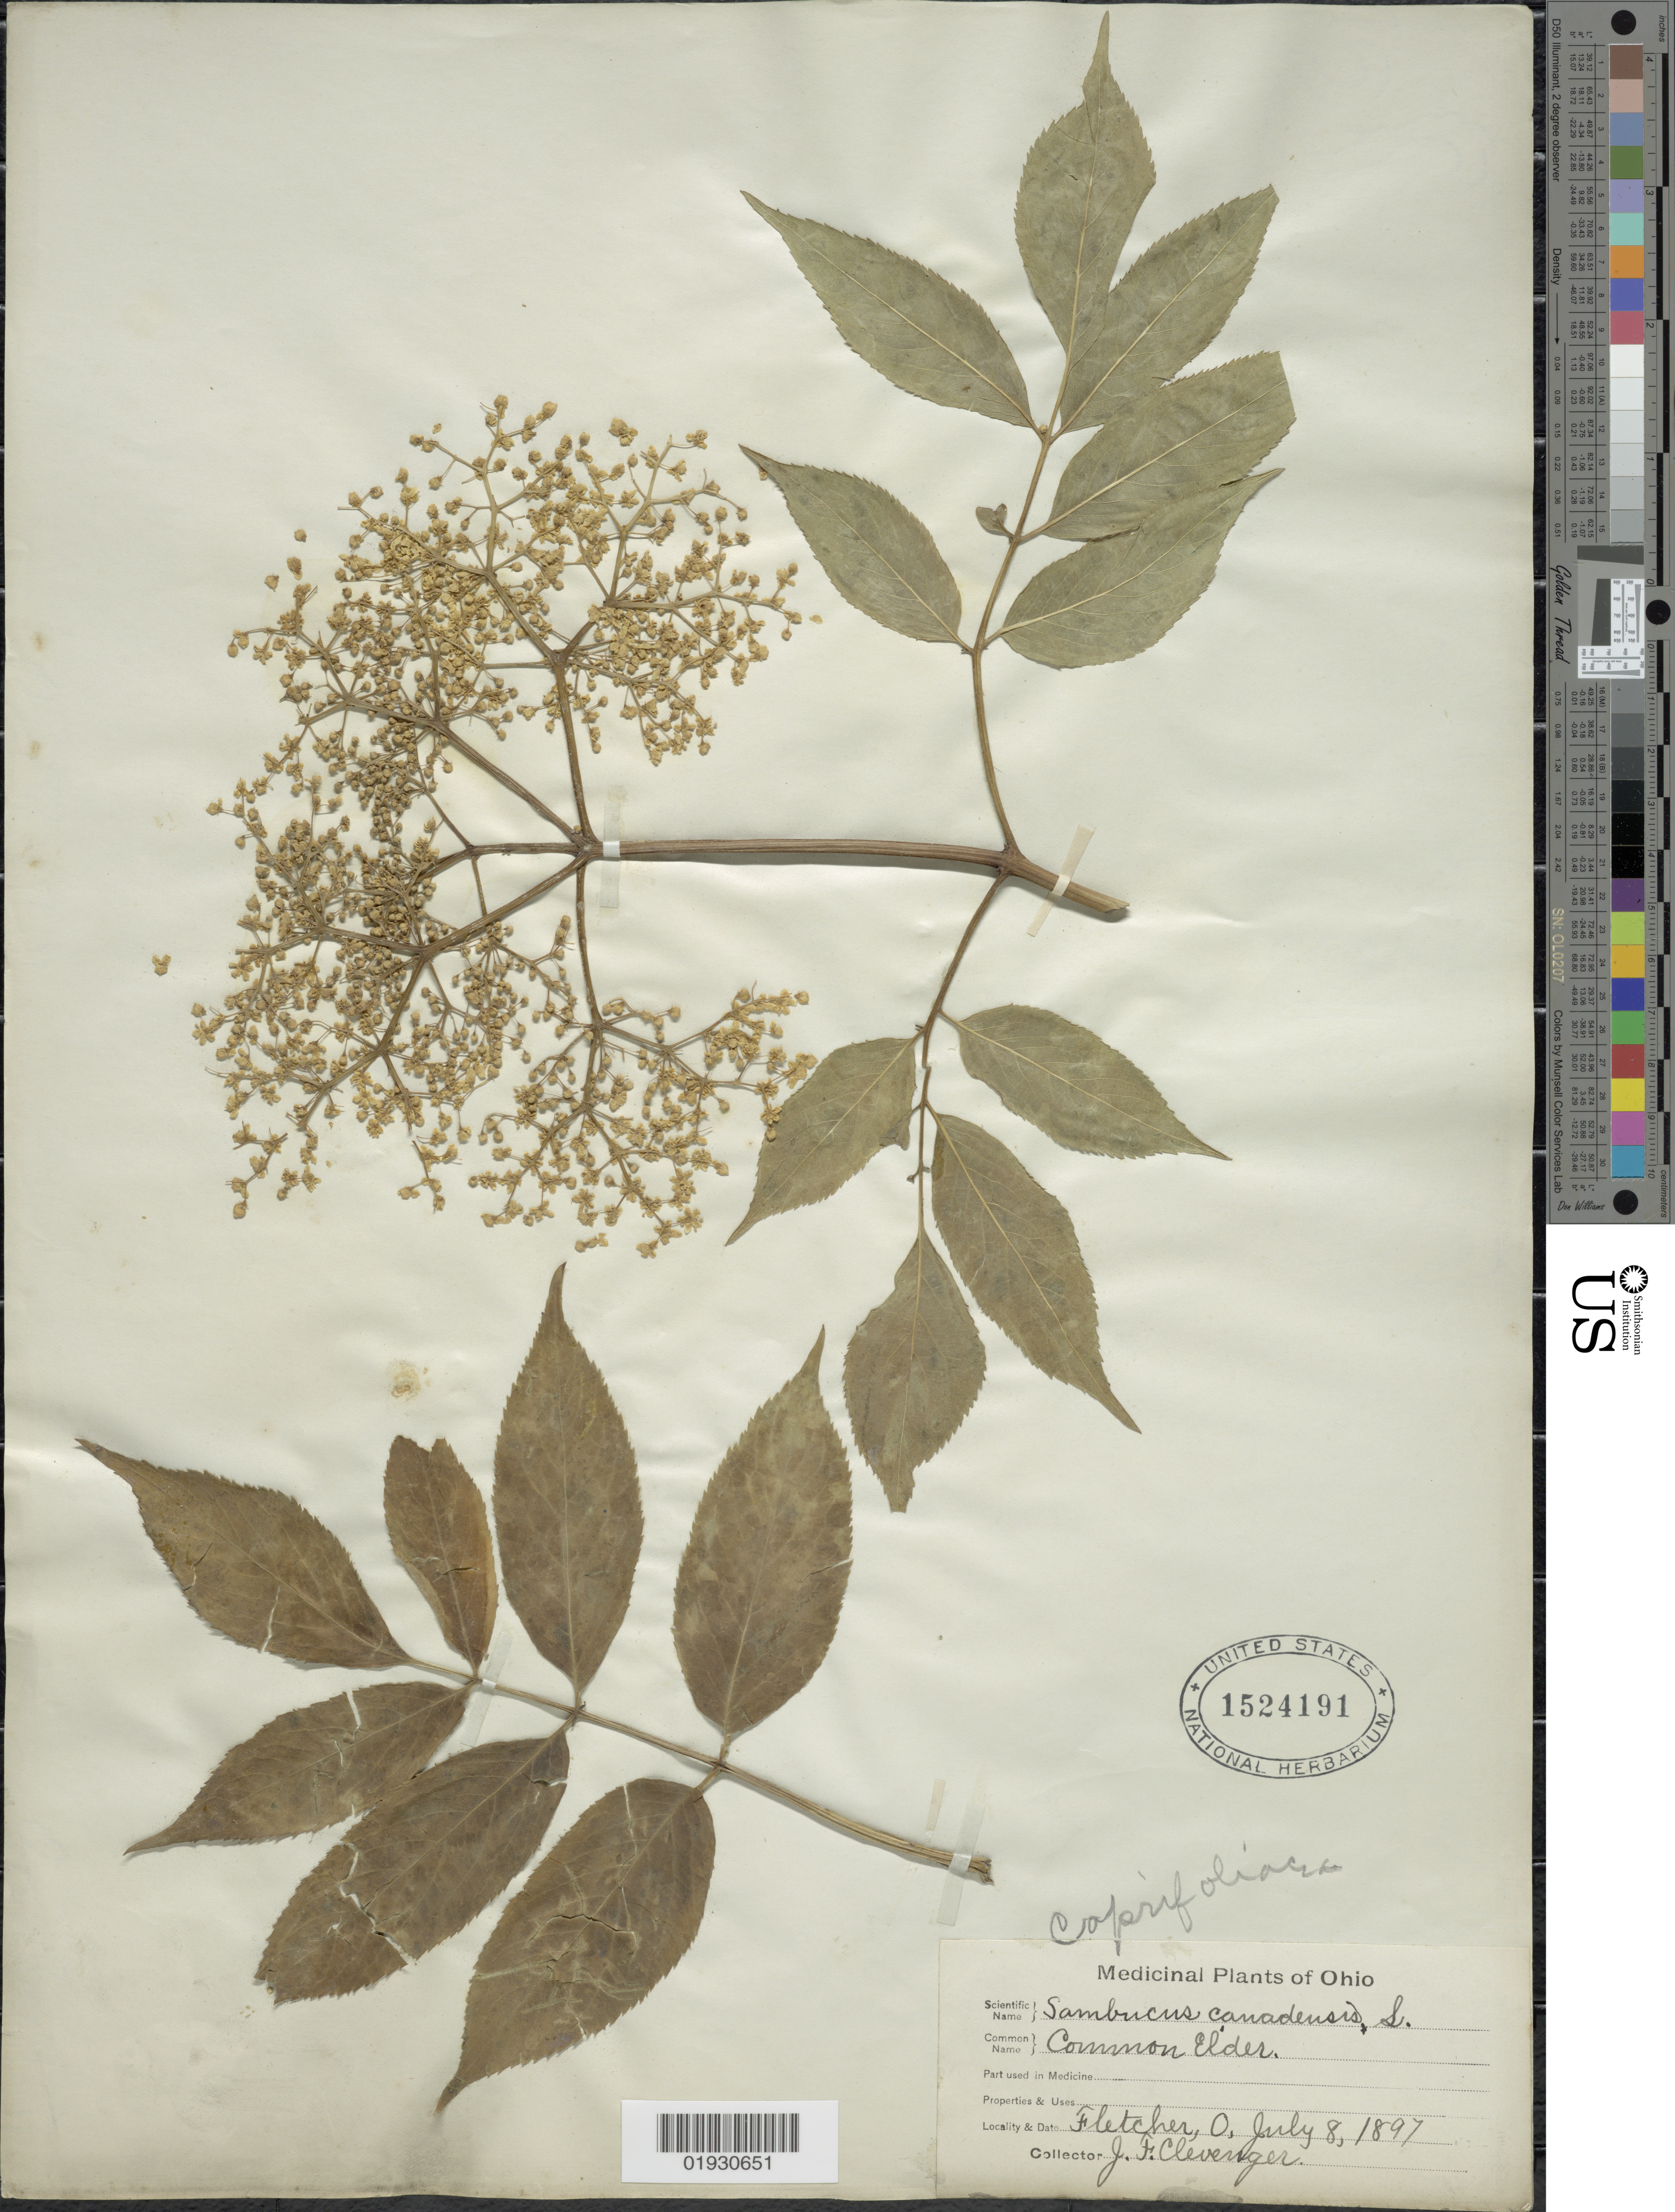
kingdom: Plantae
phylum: Tracheophyta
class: Magnoliopsida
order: Dipsacales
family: Viburnaceae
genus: Sambucus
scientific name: Sambucus canadensis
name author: L.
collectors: J. F. Clevenger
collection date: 1897-07-08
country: United States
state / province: Ohio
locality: Fletcher.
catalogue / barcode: US 1524191